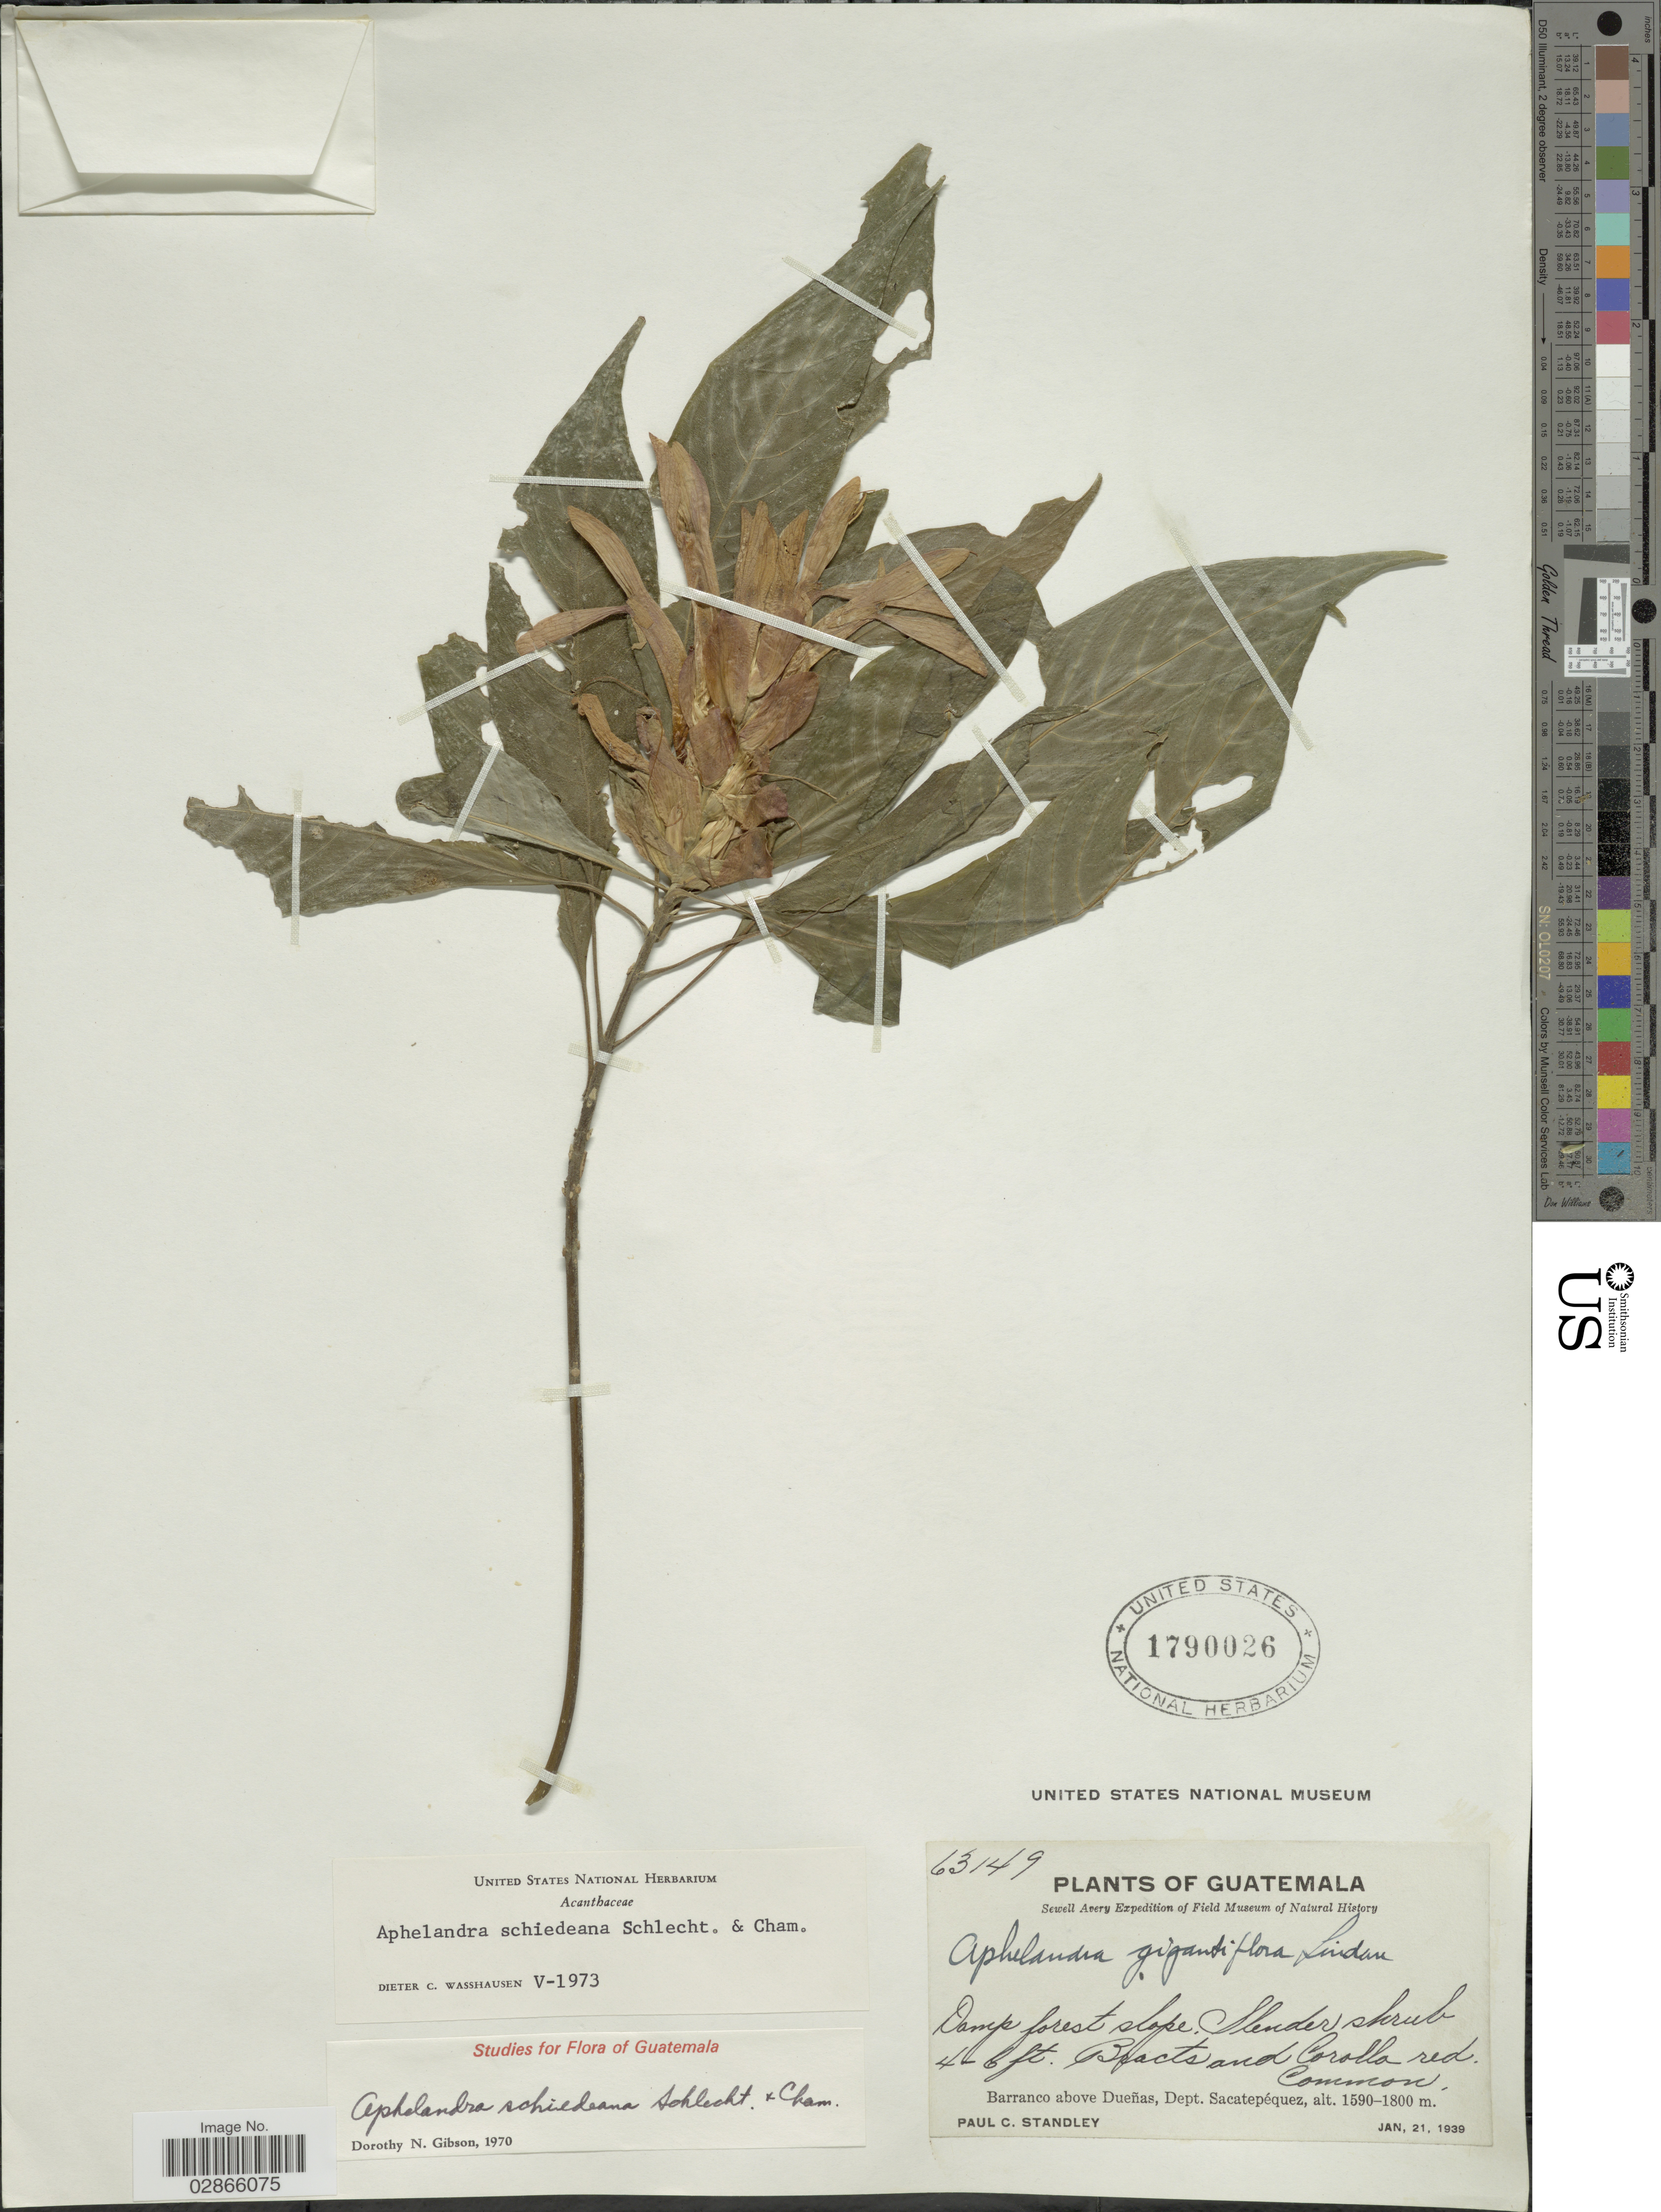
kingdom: Plantae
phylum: Tracheophyta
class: Magnoliopsida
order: Lamiales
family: Acanthaceae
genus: Aphelandra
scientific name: Aphelandra schiedeana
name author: Schltdl. & Cham.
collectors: P. C. Standley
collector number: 63149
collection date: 1939-01-21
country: Guatemala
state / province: Sacatepéquez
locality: Barranco above Dueñas, Dept. Sacatepéquez.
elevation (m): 1590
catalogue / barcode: US 1790026